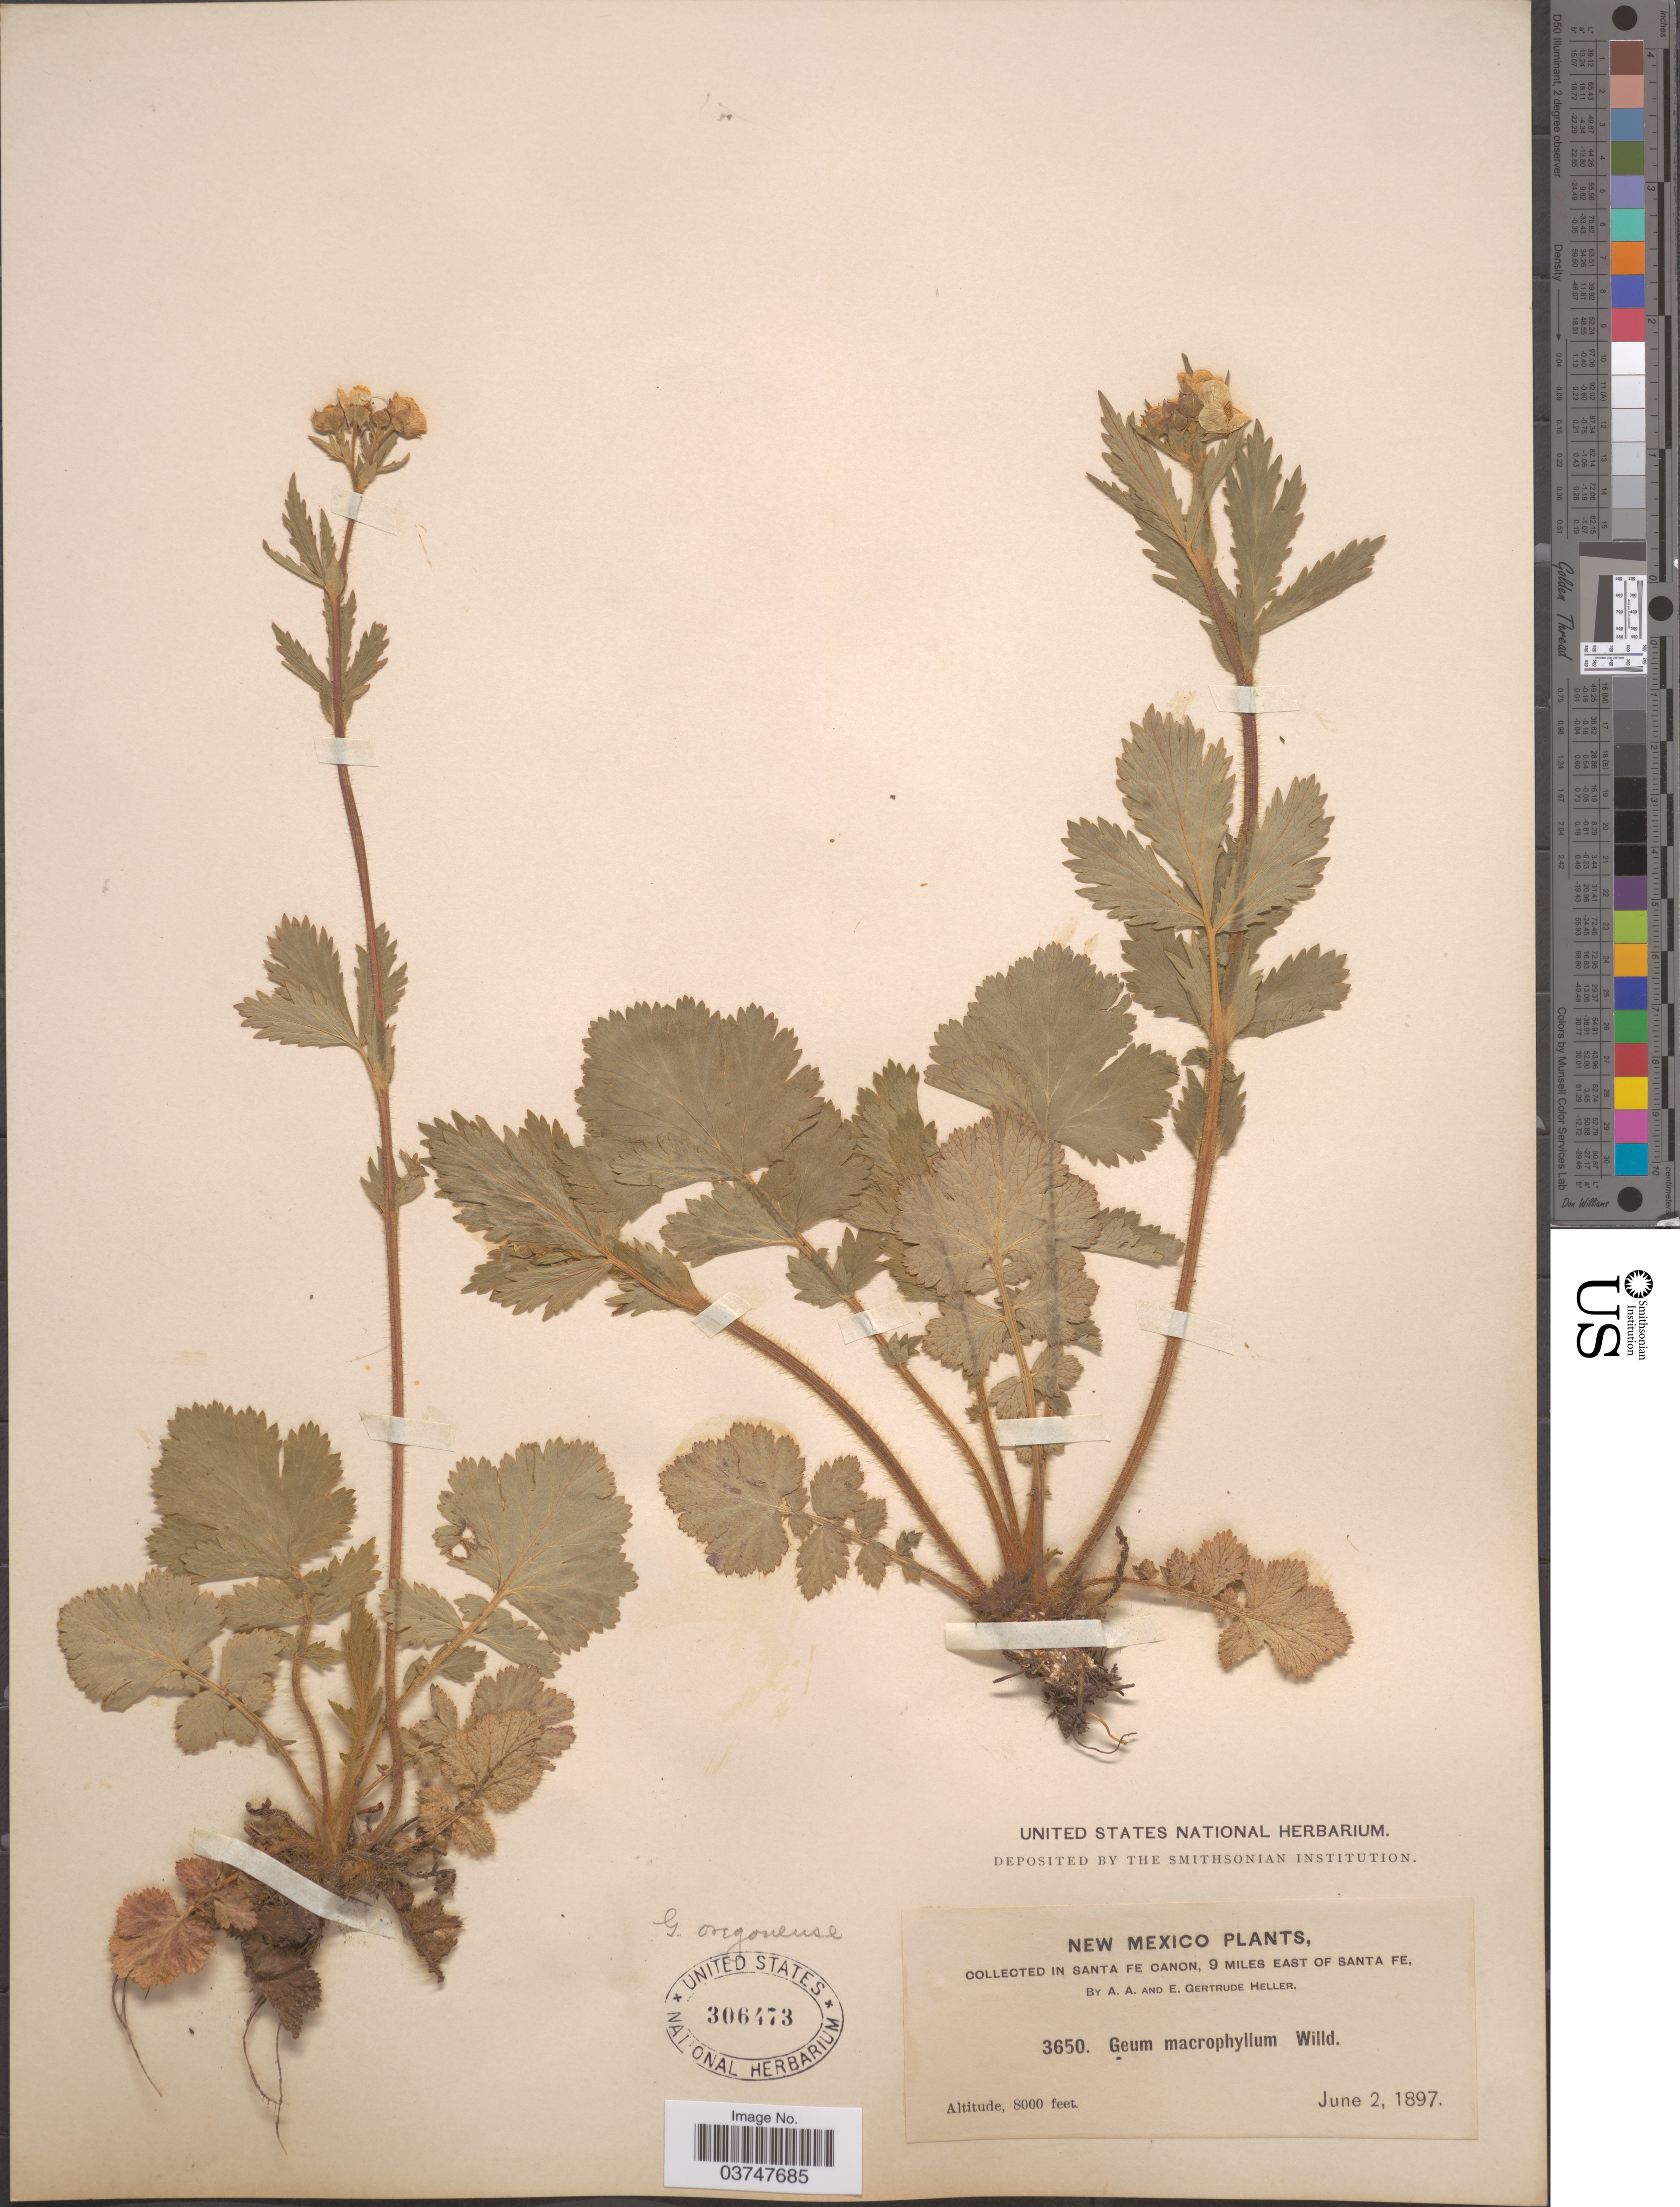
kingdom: Plantae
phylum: Tracheophyta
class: Magnoliopsida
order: Rosales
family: Rosaceae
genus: Geum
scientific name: Geum oregonense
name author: Rydb.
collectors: A. A. Heller & E. G. Heller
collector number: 3650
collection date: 1897-06-02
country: United States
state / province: New Mexico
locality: In Santa Fe Canon, 9 miles east of Santa Fe.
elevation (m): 2438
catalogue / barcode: US 306473